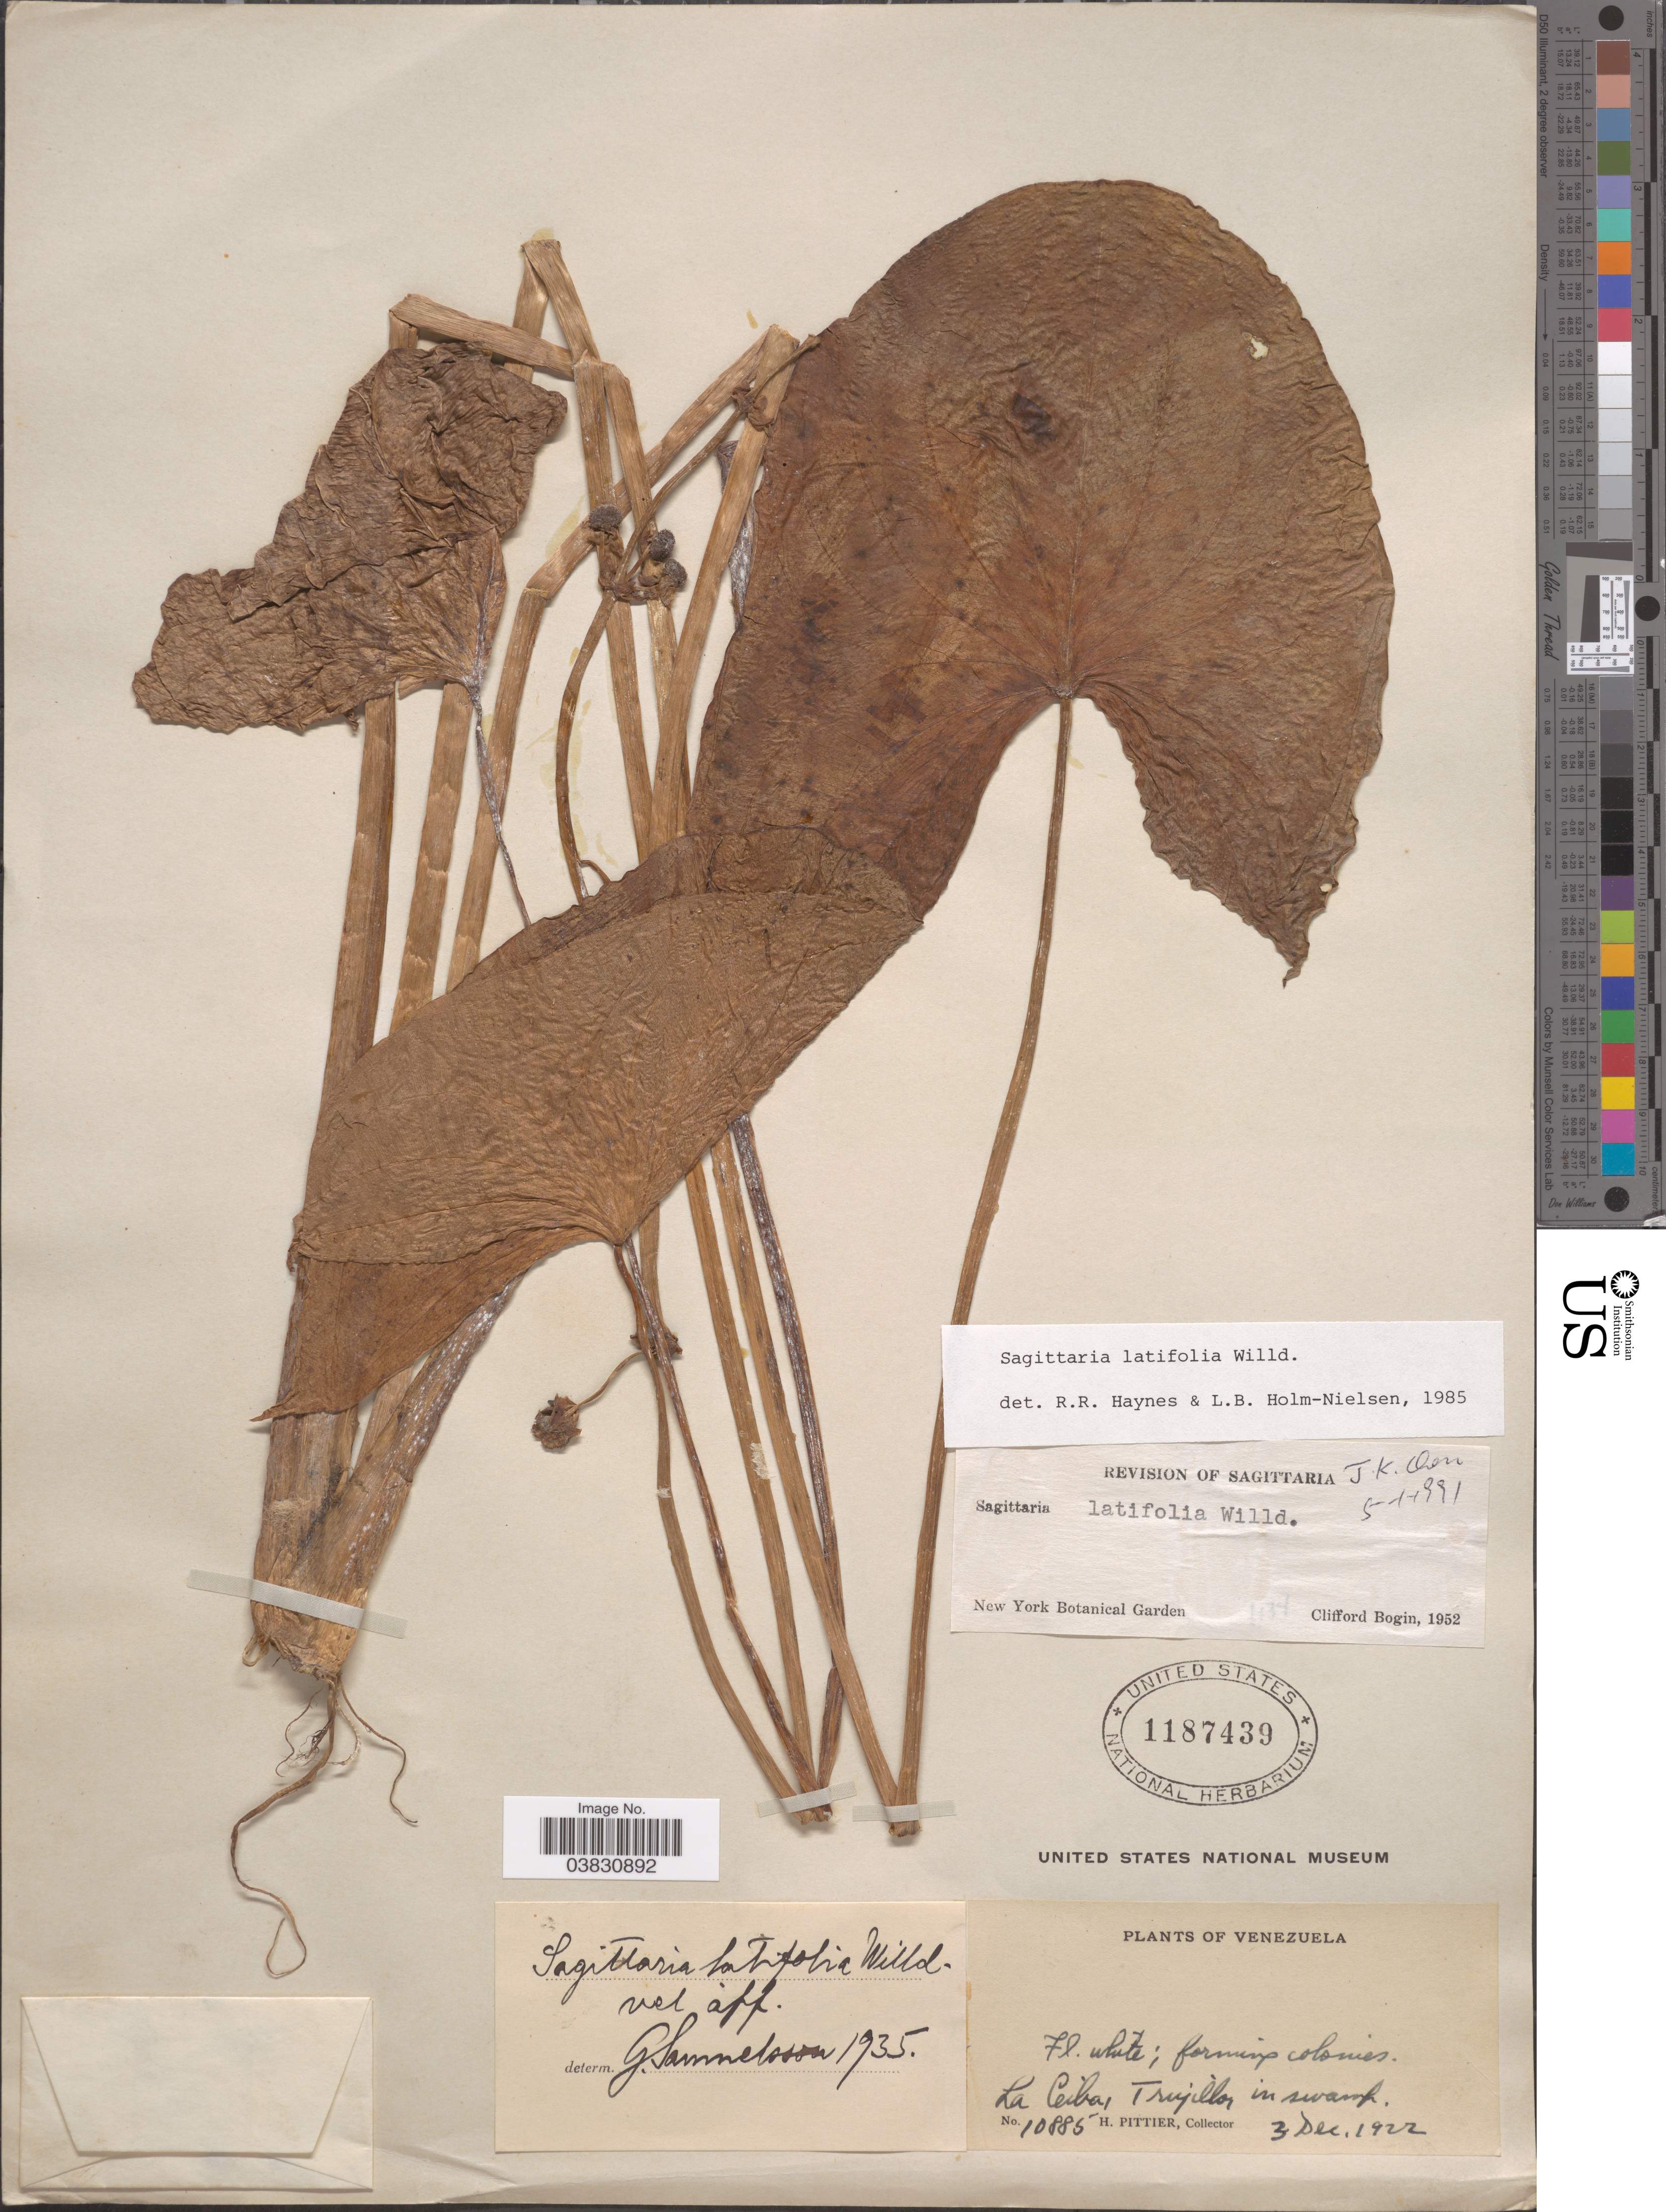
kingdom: Plantae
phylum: Tracheophyta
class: Liliopsida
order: Alismatales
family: Alismataceae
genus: Sagittaria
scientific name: Sagittaria latifolia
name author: Willd.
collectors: H. F. Pittier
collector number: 10885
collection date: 1922-12-03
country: Venezuela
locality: La Ceiba, Tryillo, in swamp.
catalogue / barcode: US 1187439